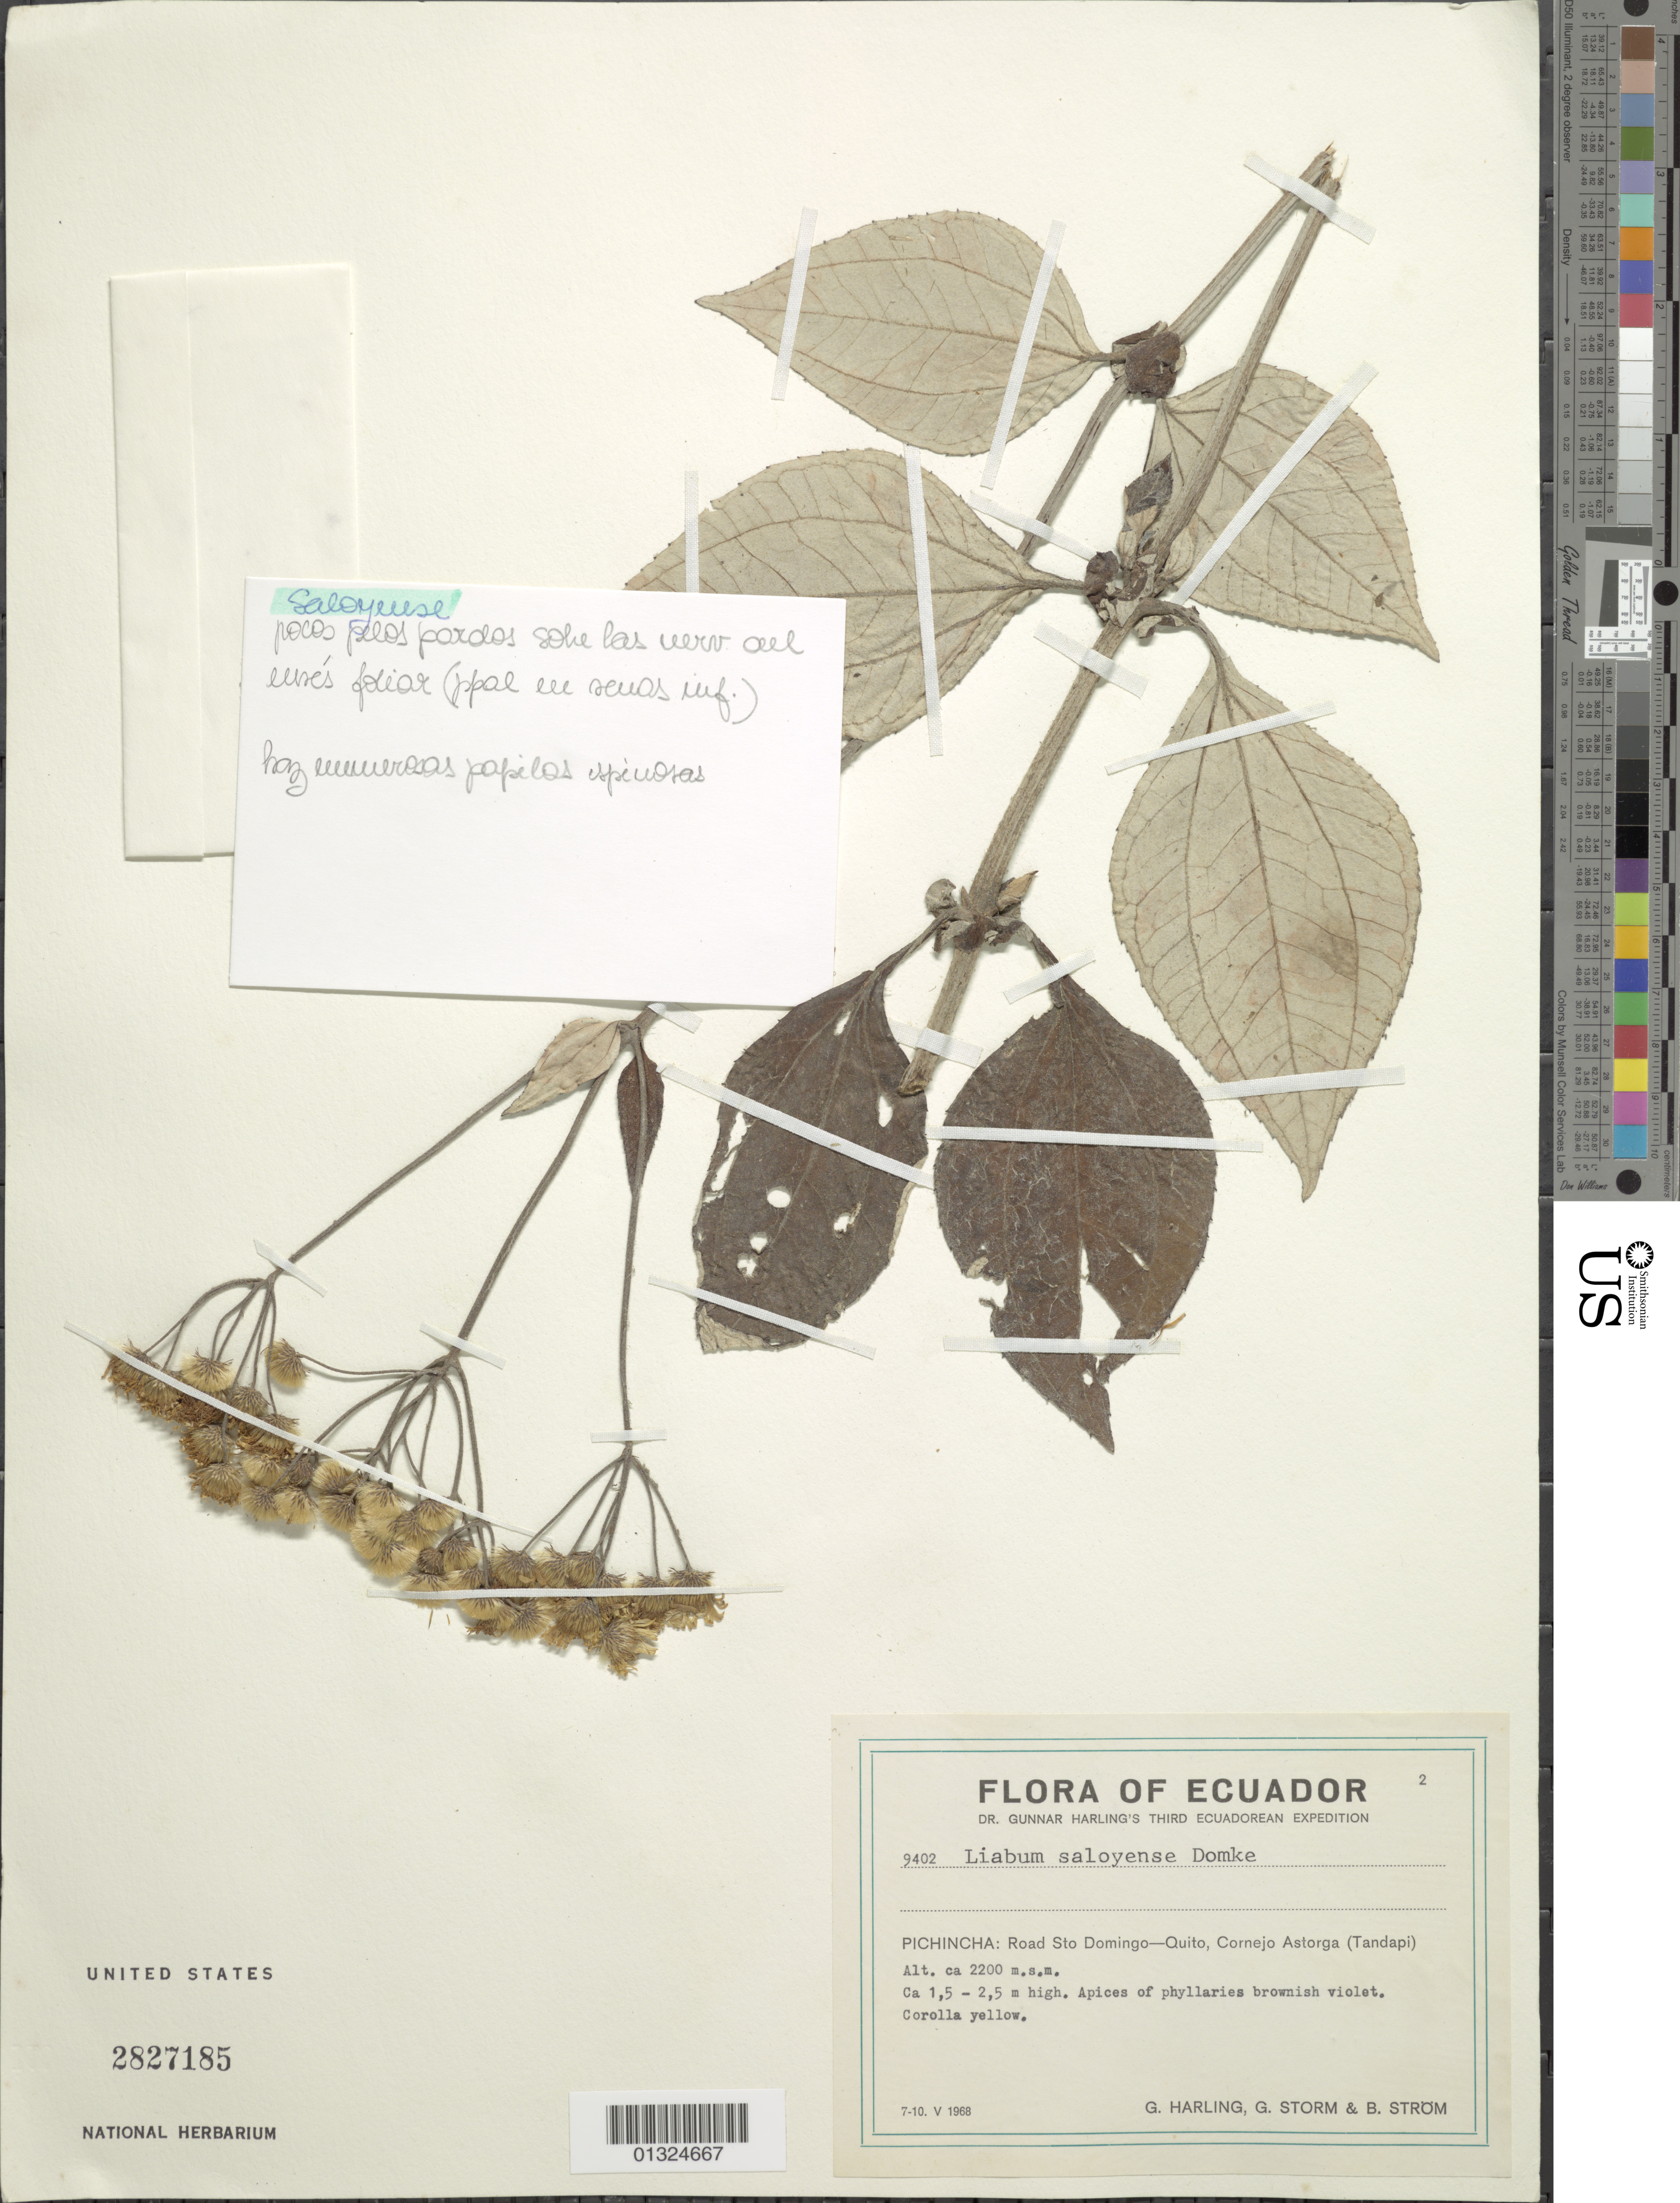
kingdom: Plantae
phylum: Tracheophyta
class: Magnoliopsida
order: Asterales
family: Asteraceae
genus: Liabum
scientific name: Liabum saloyense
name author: Domke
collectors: G. Harling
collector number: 9402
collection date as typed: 07 May 1968 to 10 May 1968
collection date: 1968-05-07/1968-05-10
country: Ecuador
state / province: Pichincha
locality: Road to Santo Domingo - Quito, Cornejo Astorga (Tandapi)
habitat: Elev. ca. 2200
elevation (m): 1000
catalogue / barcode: US 2827185